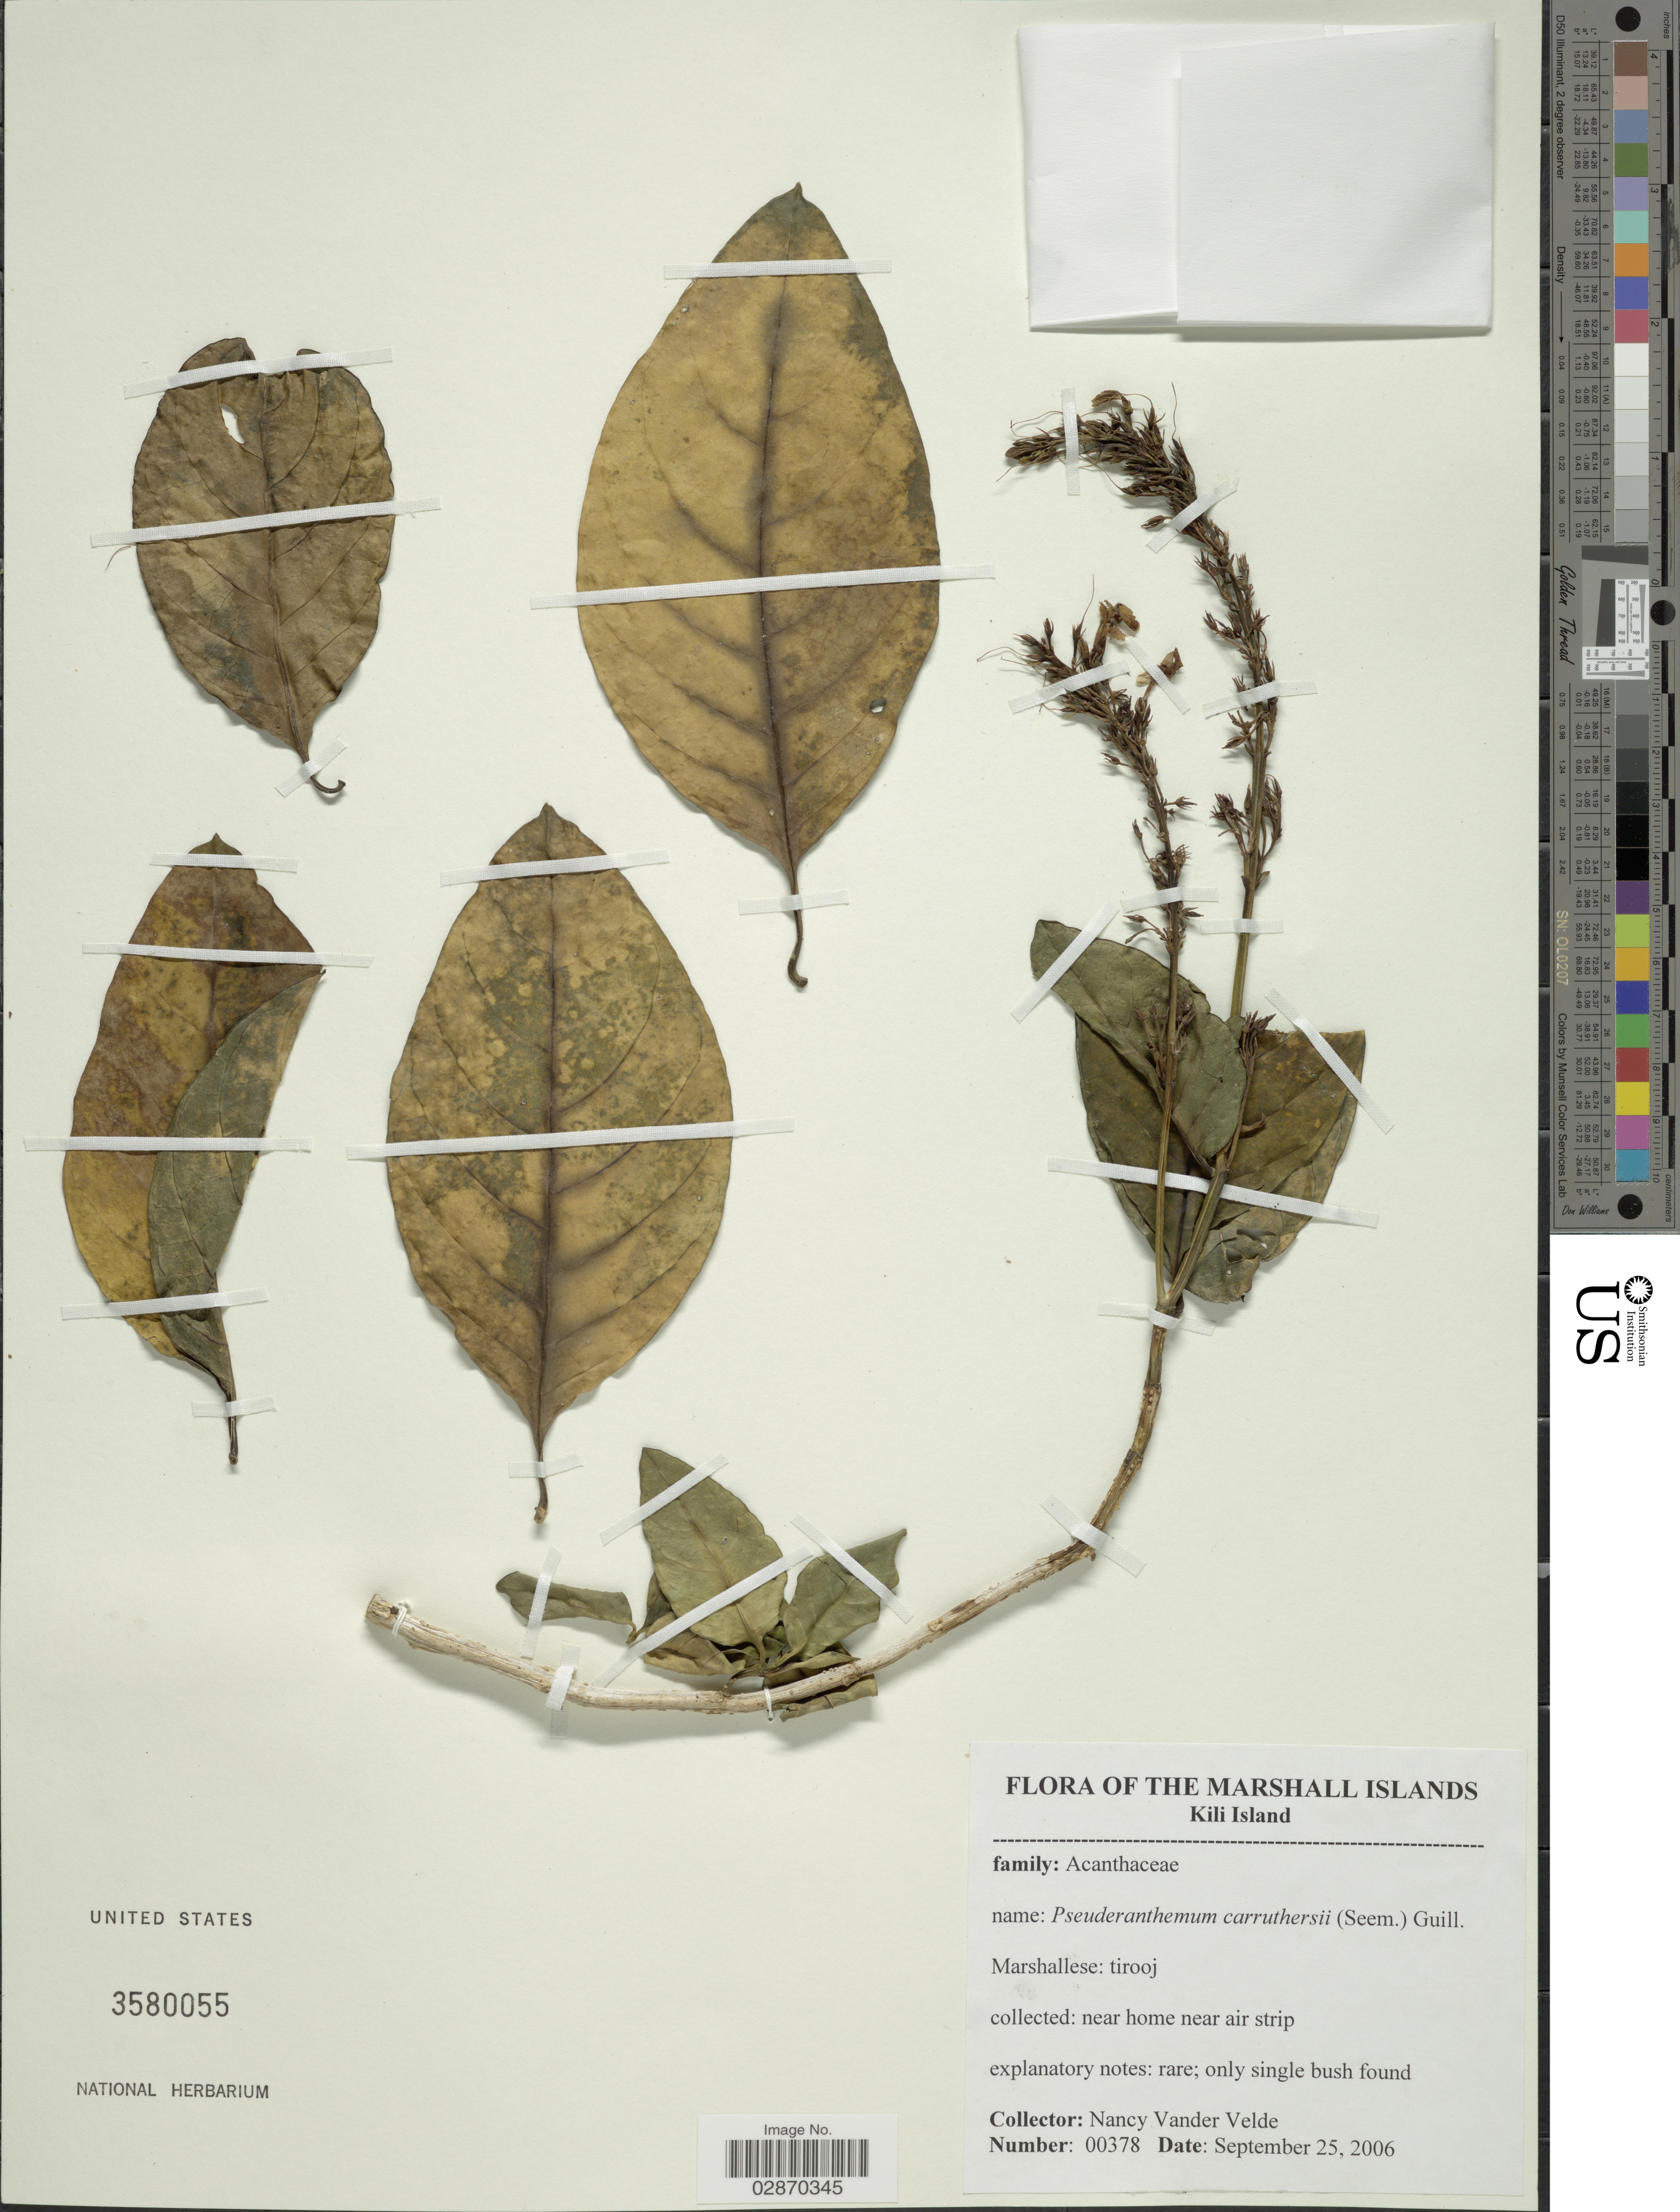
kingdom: Plantae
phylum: Tracheophyta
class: Magnoliopsida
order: Lamiales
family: Acanthaceae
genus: Pseuderanthemum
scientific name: Pseuderanthemum carruthersii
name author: (Seem.) Guillaumin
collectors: N. Vander Velde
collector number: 00378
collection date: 2006-09-25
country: Marshall Islands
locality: Kili Island. Near home near air strip.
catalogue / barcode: US 3580055